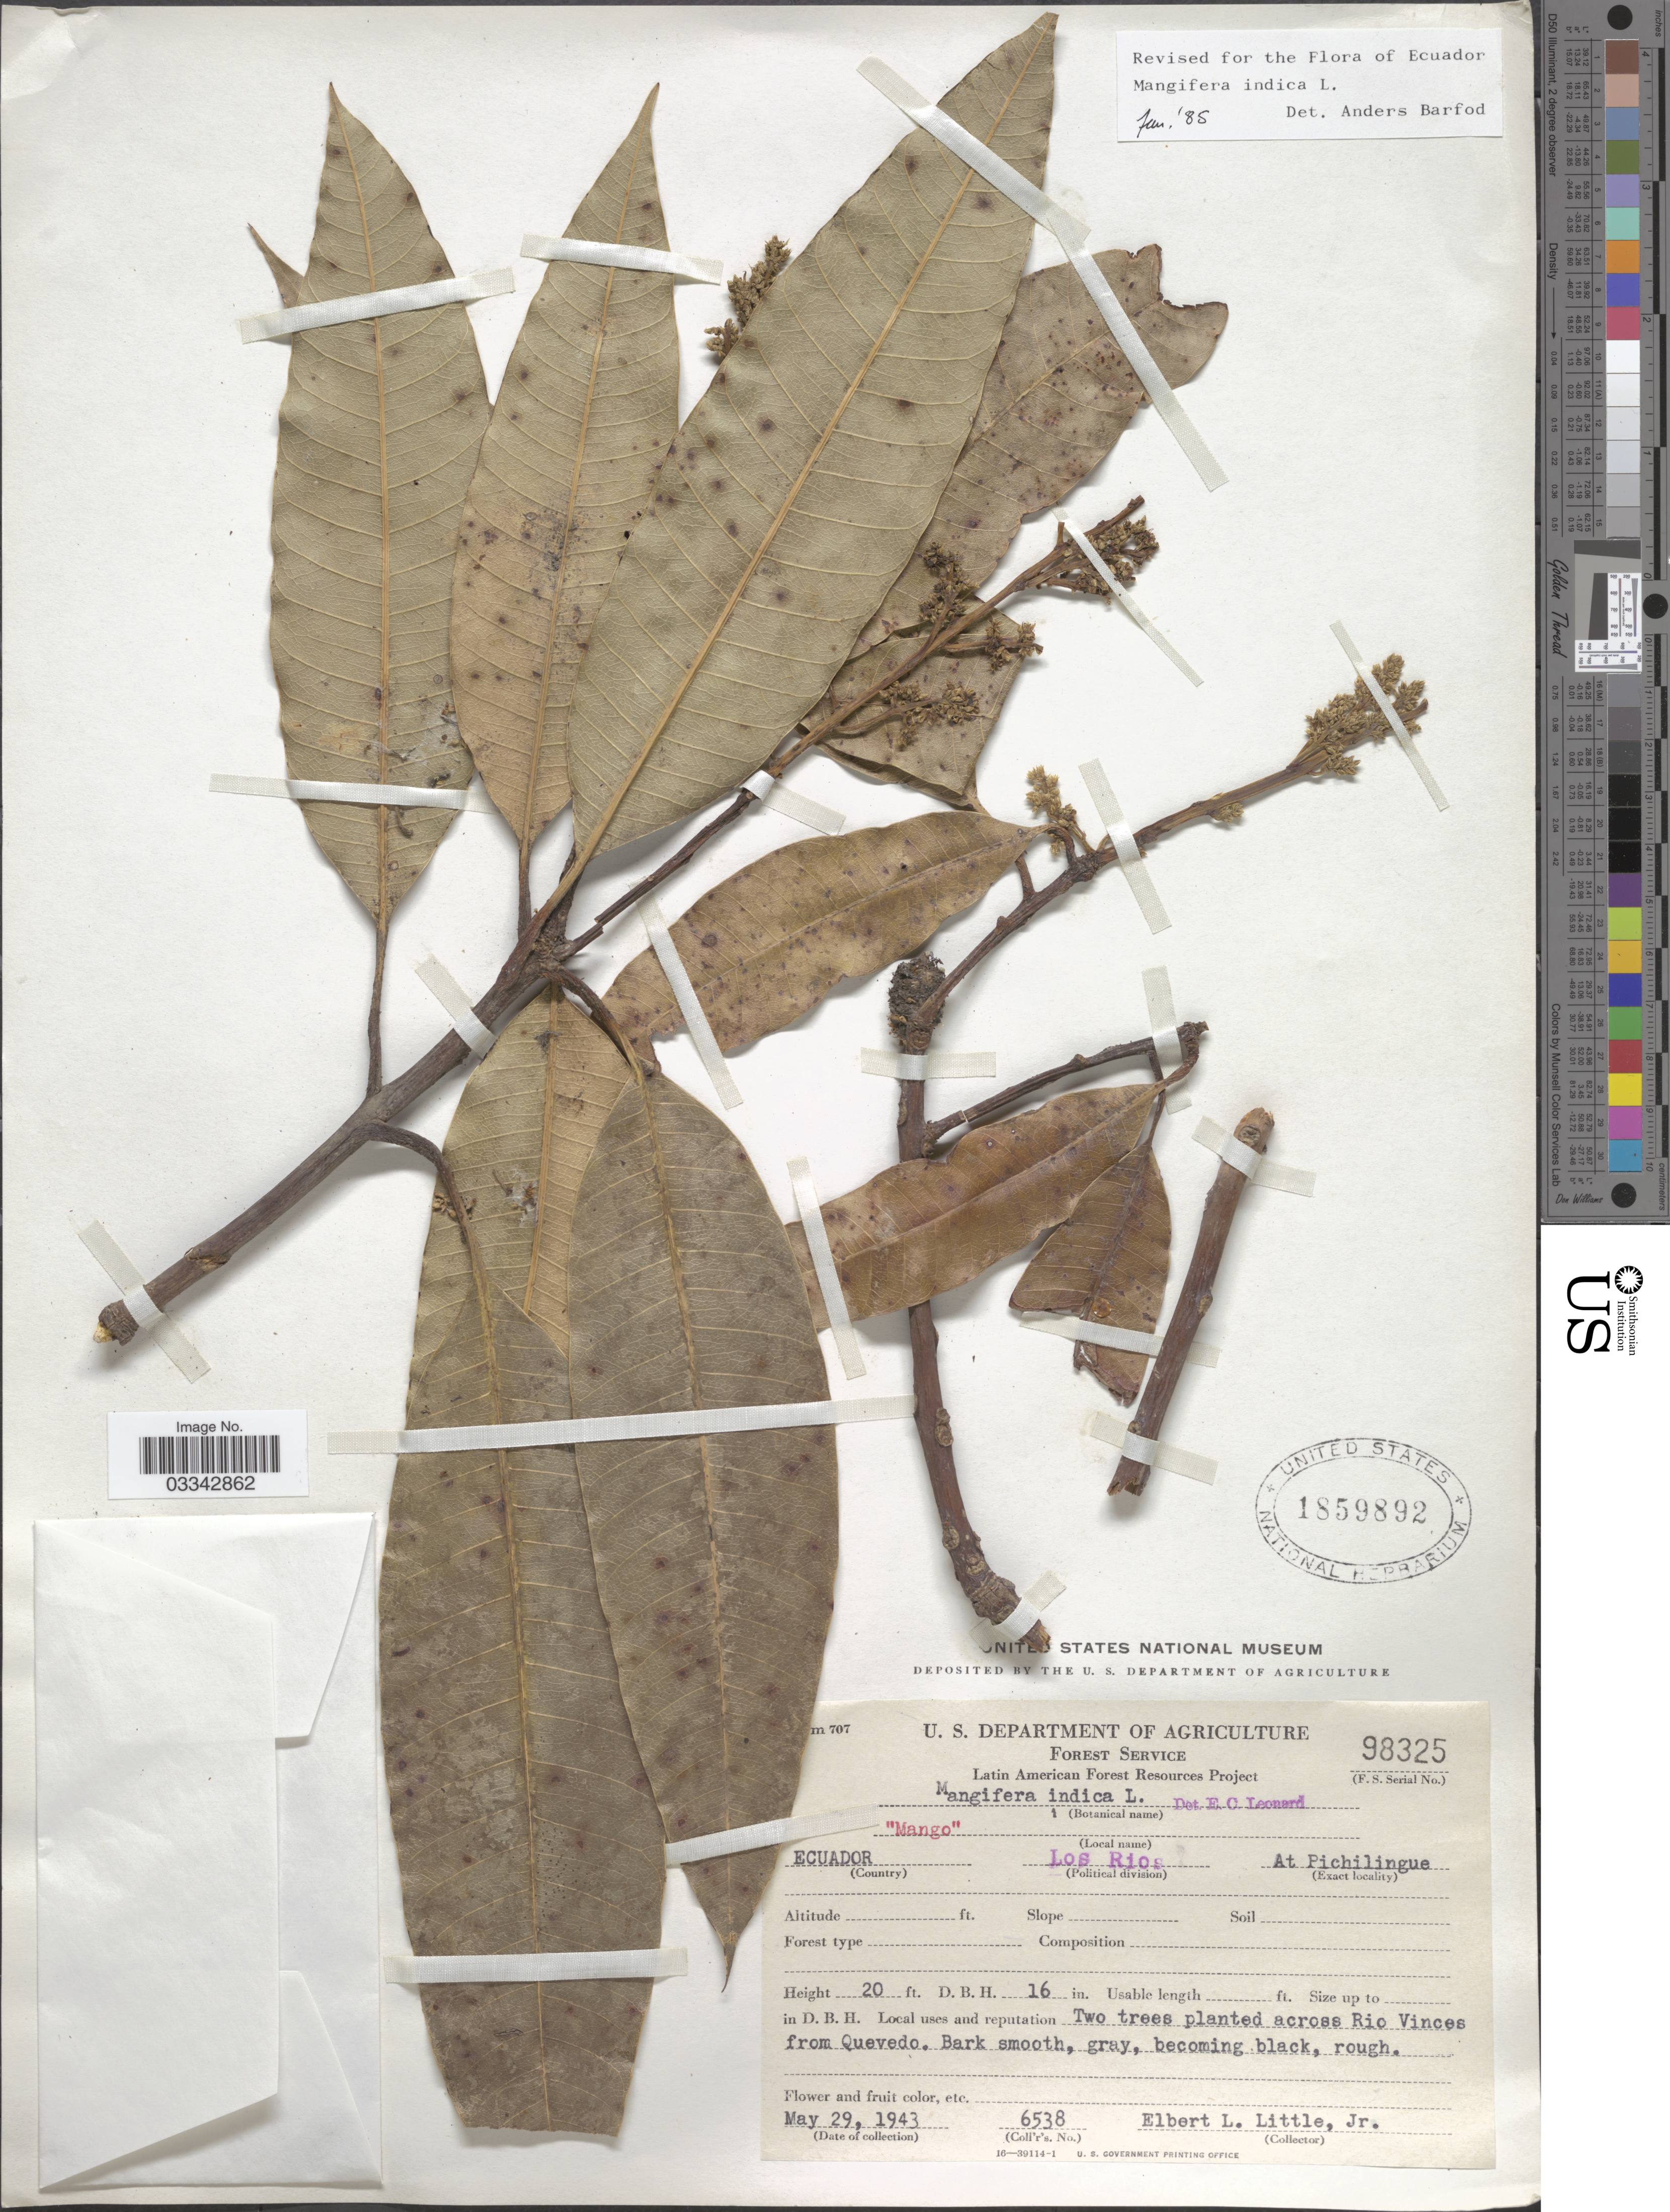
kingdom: Plantae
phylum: Tracheophyta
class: Magnoliopsida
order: Sapindales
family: Anacardiaceae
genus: Mangifera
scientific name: Mangifera indica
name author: L.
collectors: E. L. Little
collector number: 6538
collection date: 1943-05-29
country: Ecuador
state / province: Los Ríos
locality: Los Rios. At Pichilingue. Across Rio Vinces from Quevedo.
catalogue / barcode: US 1859892